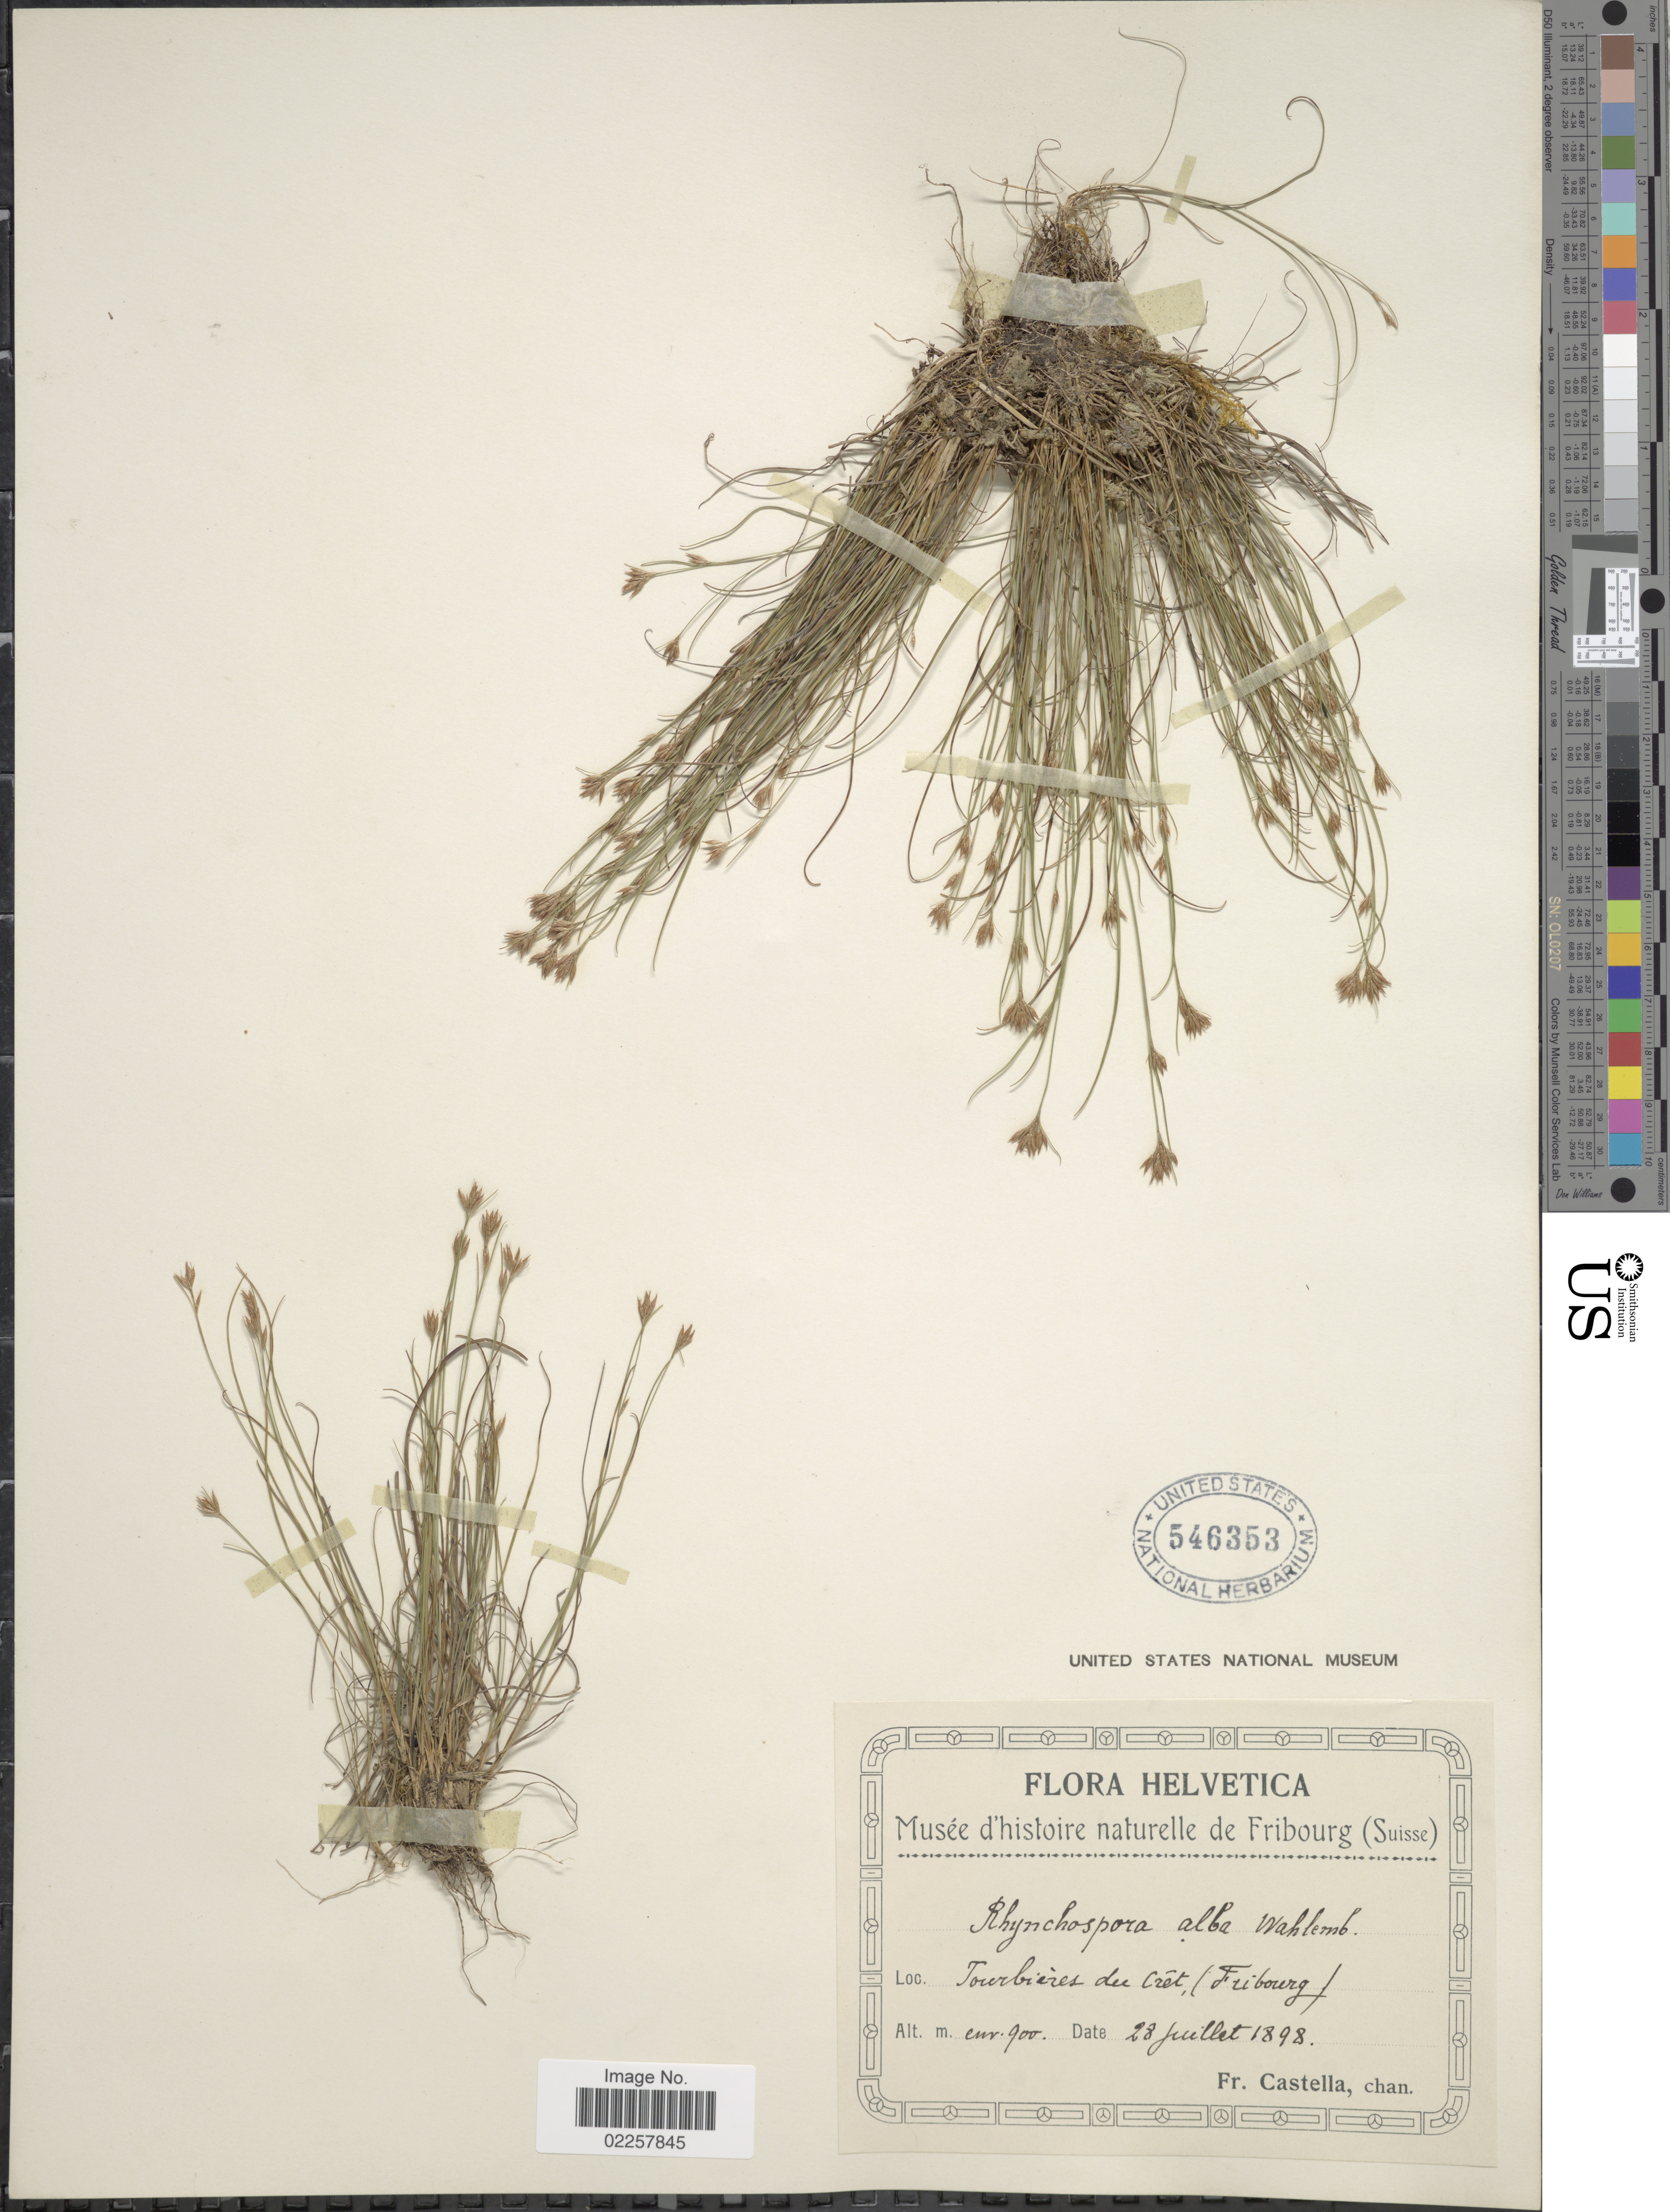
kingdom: Plantae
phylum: Tracheophyta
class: Liliopsida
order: Poales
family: Cyperaceae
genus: Rhynchospora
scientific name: Rhynchospora alba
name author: (L.) Vahl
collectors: Fr. Castella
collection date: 1898-07-28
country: Switzerland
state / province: Fribourg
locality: Tourbiere du Cret (Fribourg), Helvetica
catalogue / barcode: US 546353